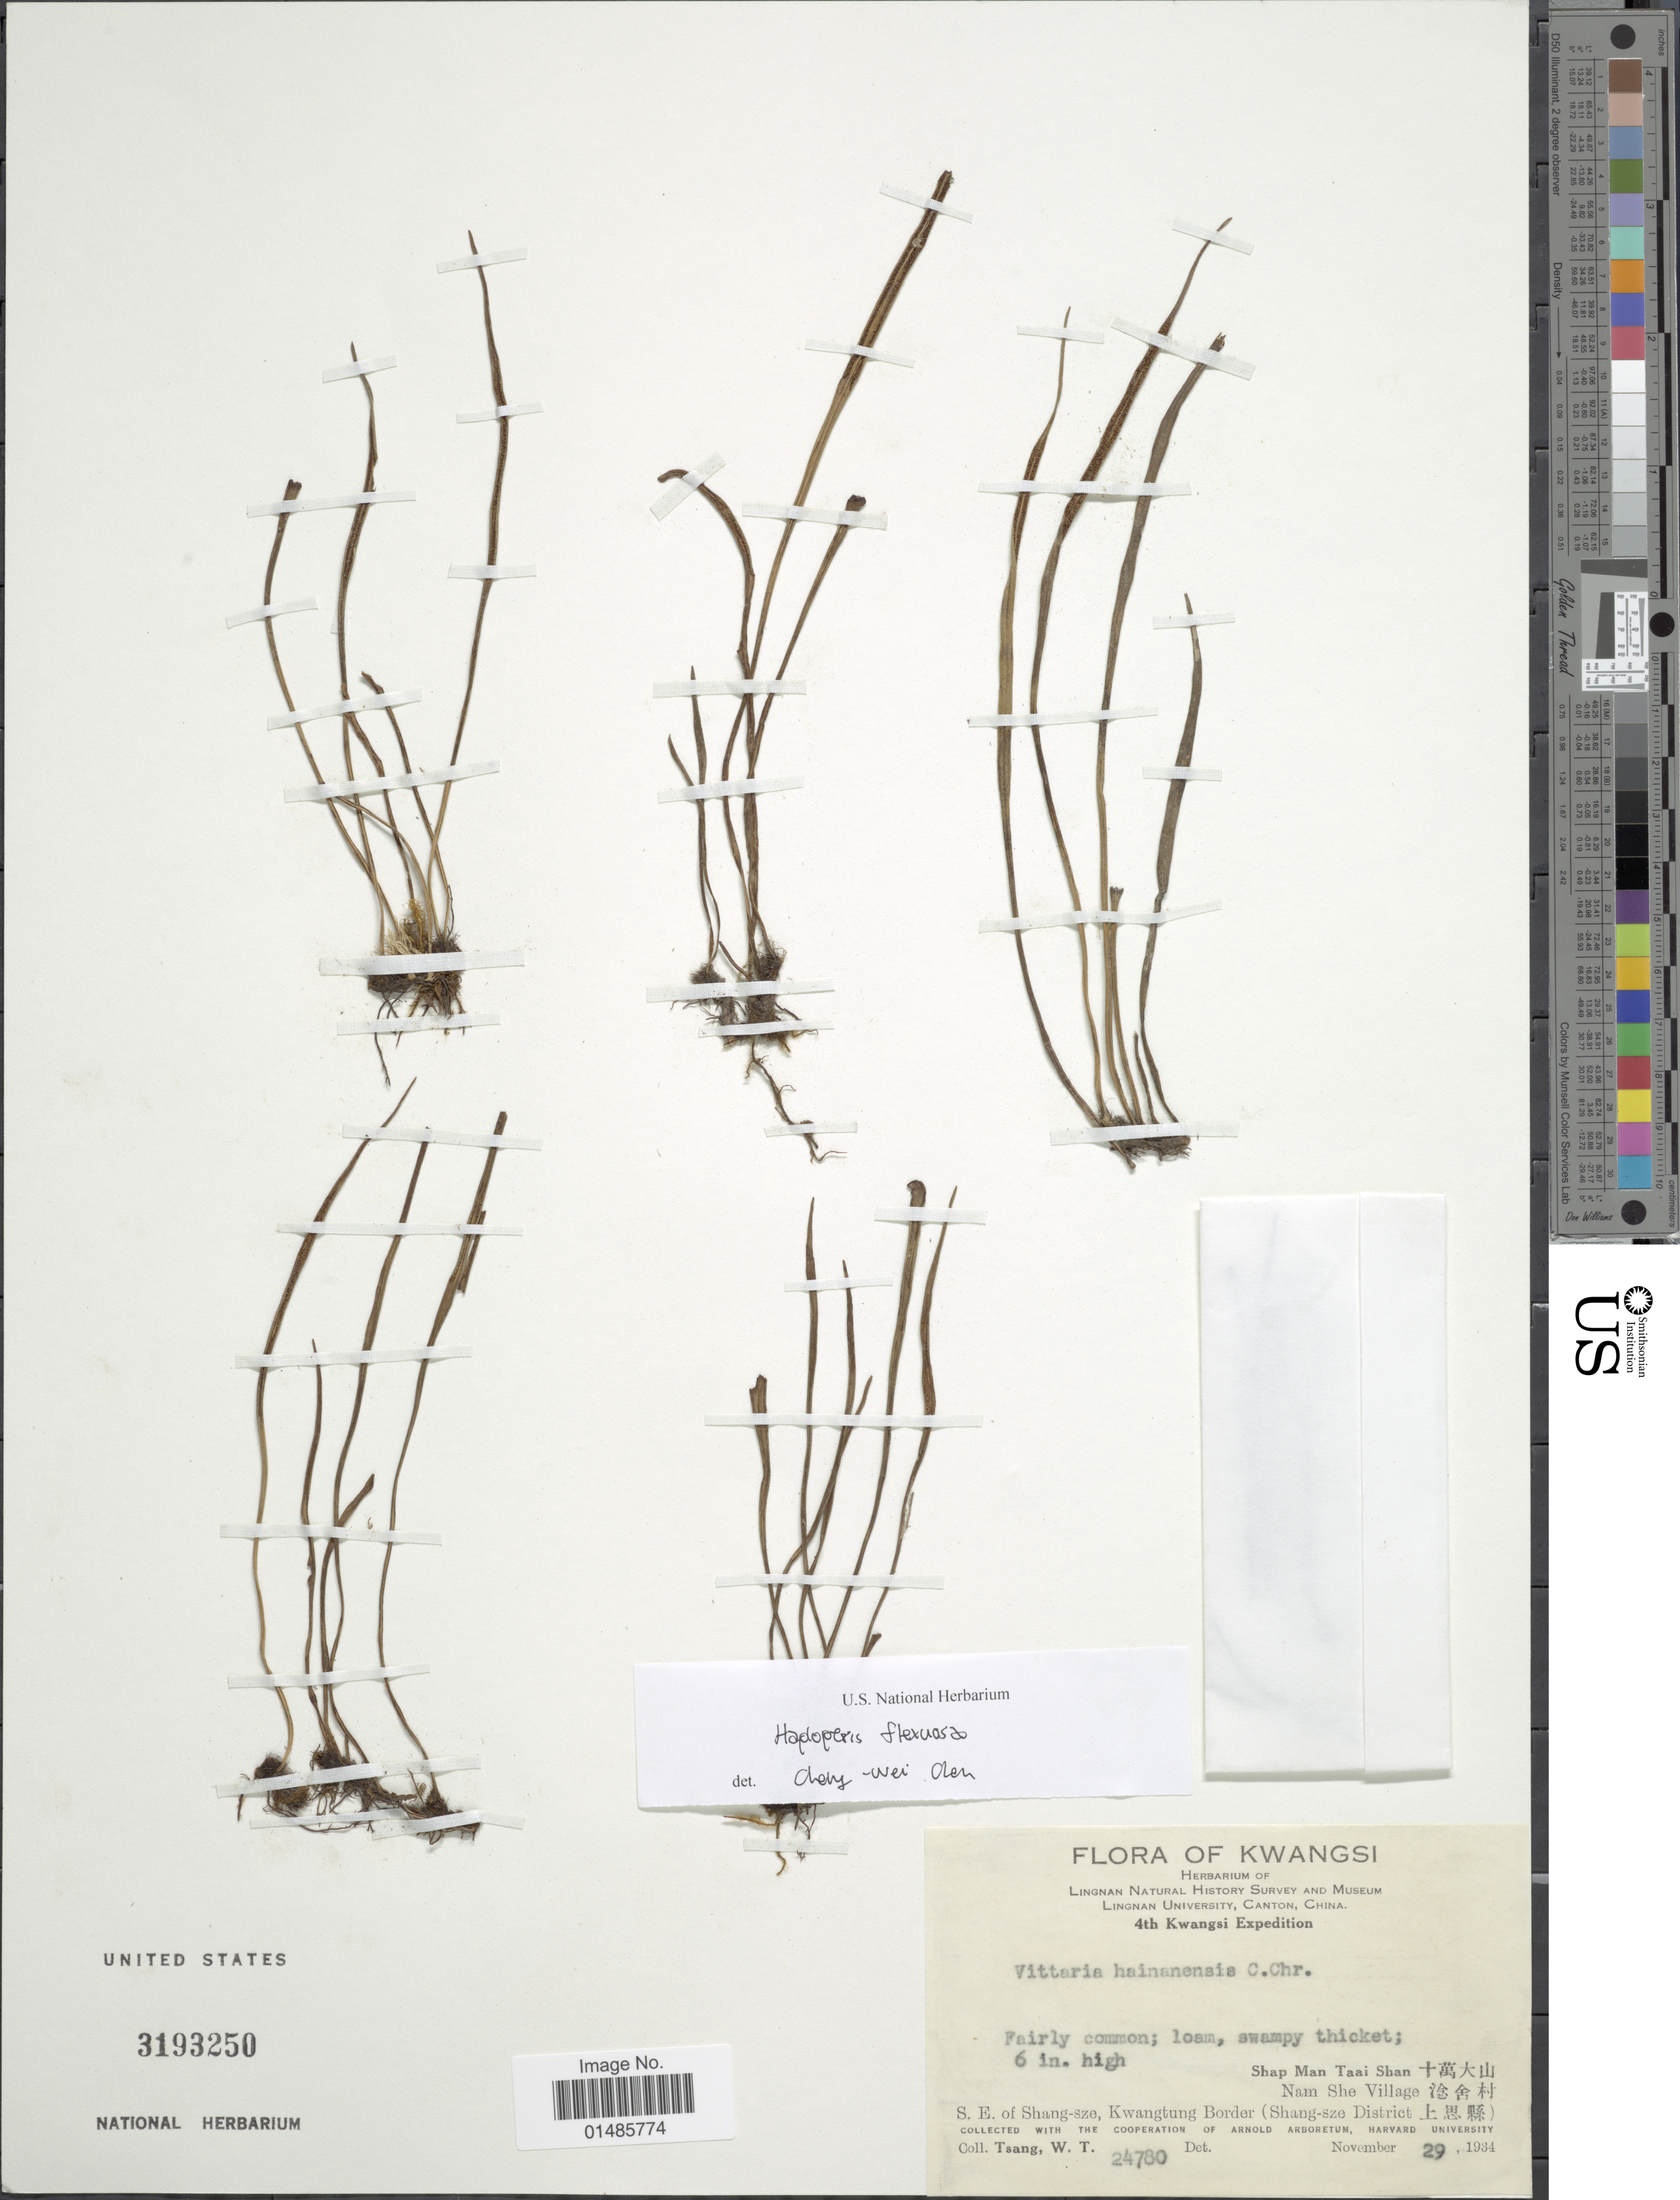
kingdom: Plantae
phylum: Tracheophyta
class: Polypodiopsida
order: Polypodiales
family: Pteridaceae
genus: Haplopteris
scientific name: Haplopteris flexuosa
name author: (Fée) E.H. Crane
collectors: W. T. Tsang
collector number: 24780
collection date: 1934-11-29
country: China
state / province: Guangxi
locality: Kwangsi. Shap Man Tsai Shan X. Nam She Village X. S.E. of Shang-sze, Kwangtung Border (Shang-sze District X).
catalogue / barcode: US 3193250